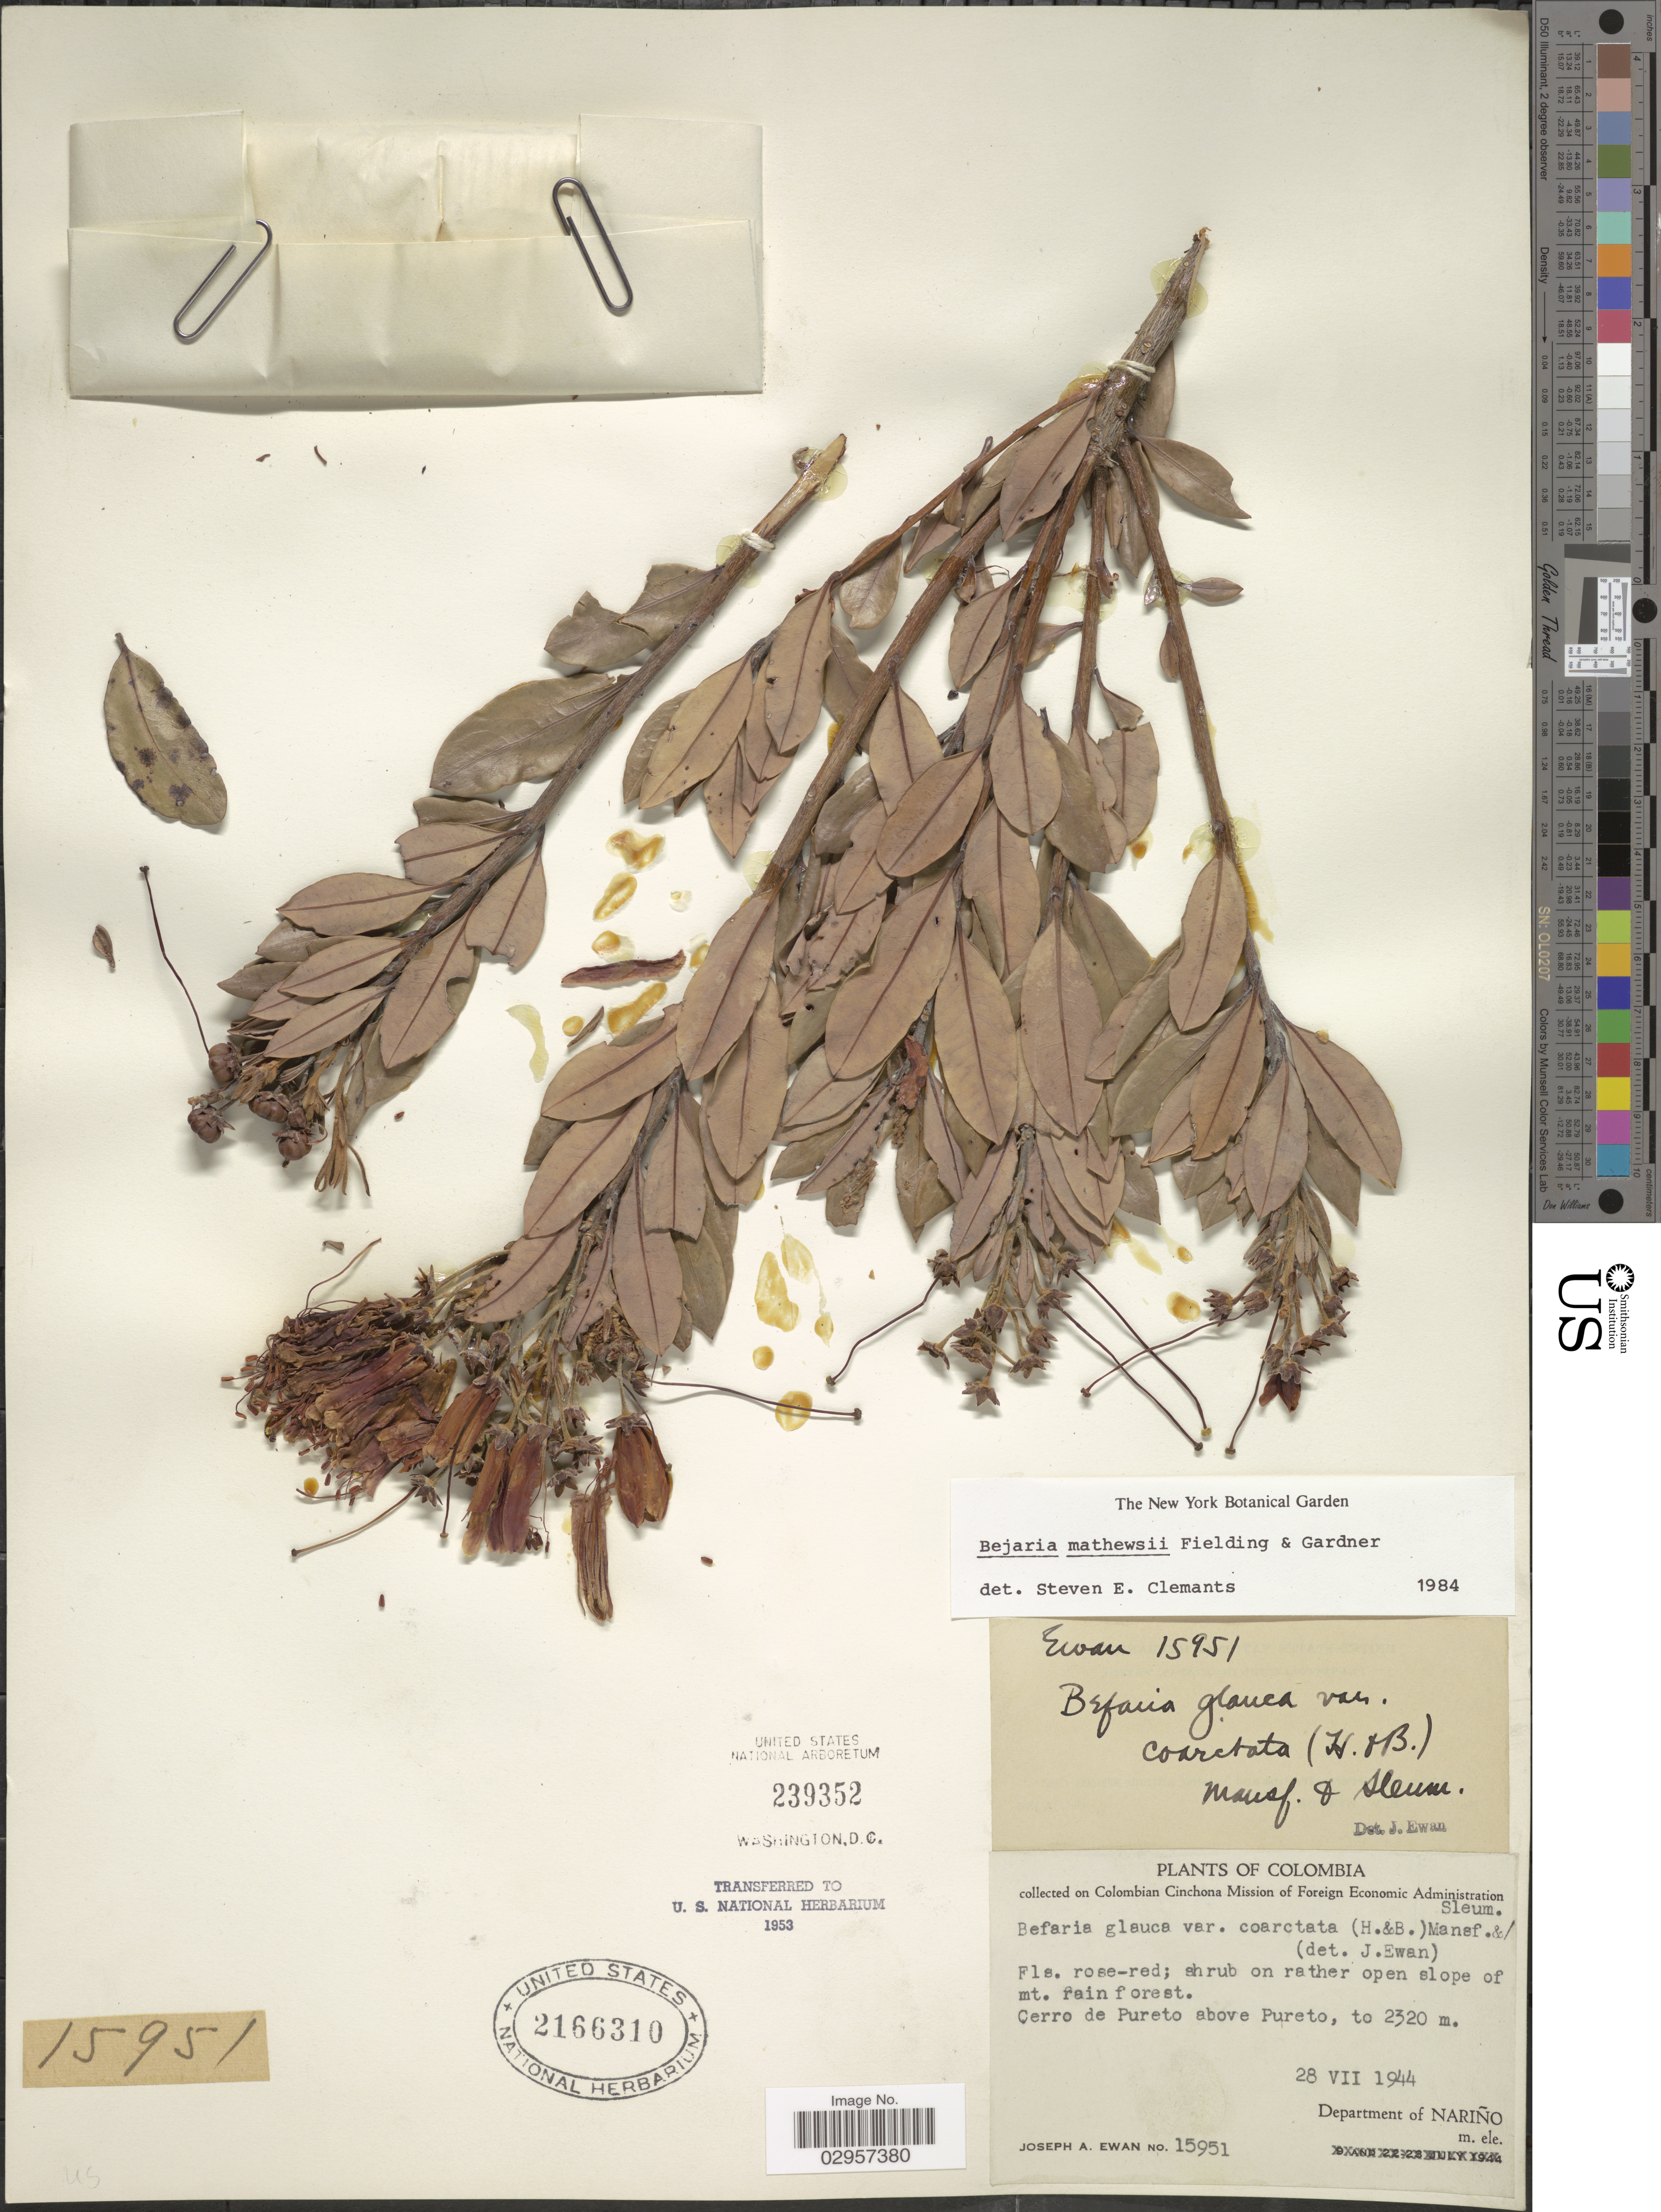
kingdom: Plantae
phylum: Tracheophyta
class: Magnoliopsida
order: Ericales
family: Ericaceae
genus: Bejaria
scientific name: Bejaria mathewsii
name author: Fielding & Gardner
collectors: J. A. Ewan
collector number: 15951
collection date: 1944-07-28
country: Colombia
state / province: Nariño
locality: Cerro de Pureto above Pureto, Department of Nariño.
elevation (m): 2320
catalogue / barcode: US 2166310